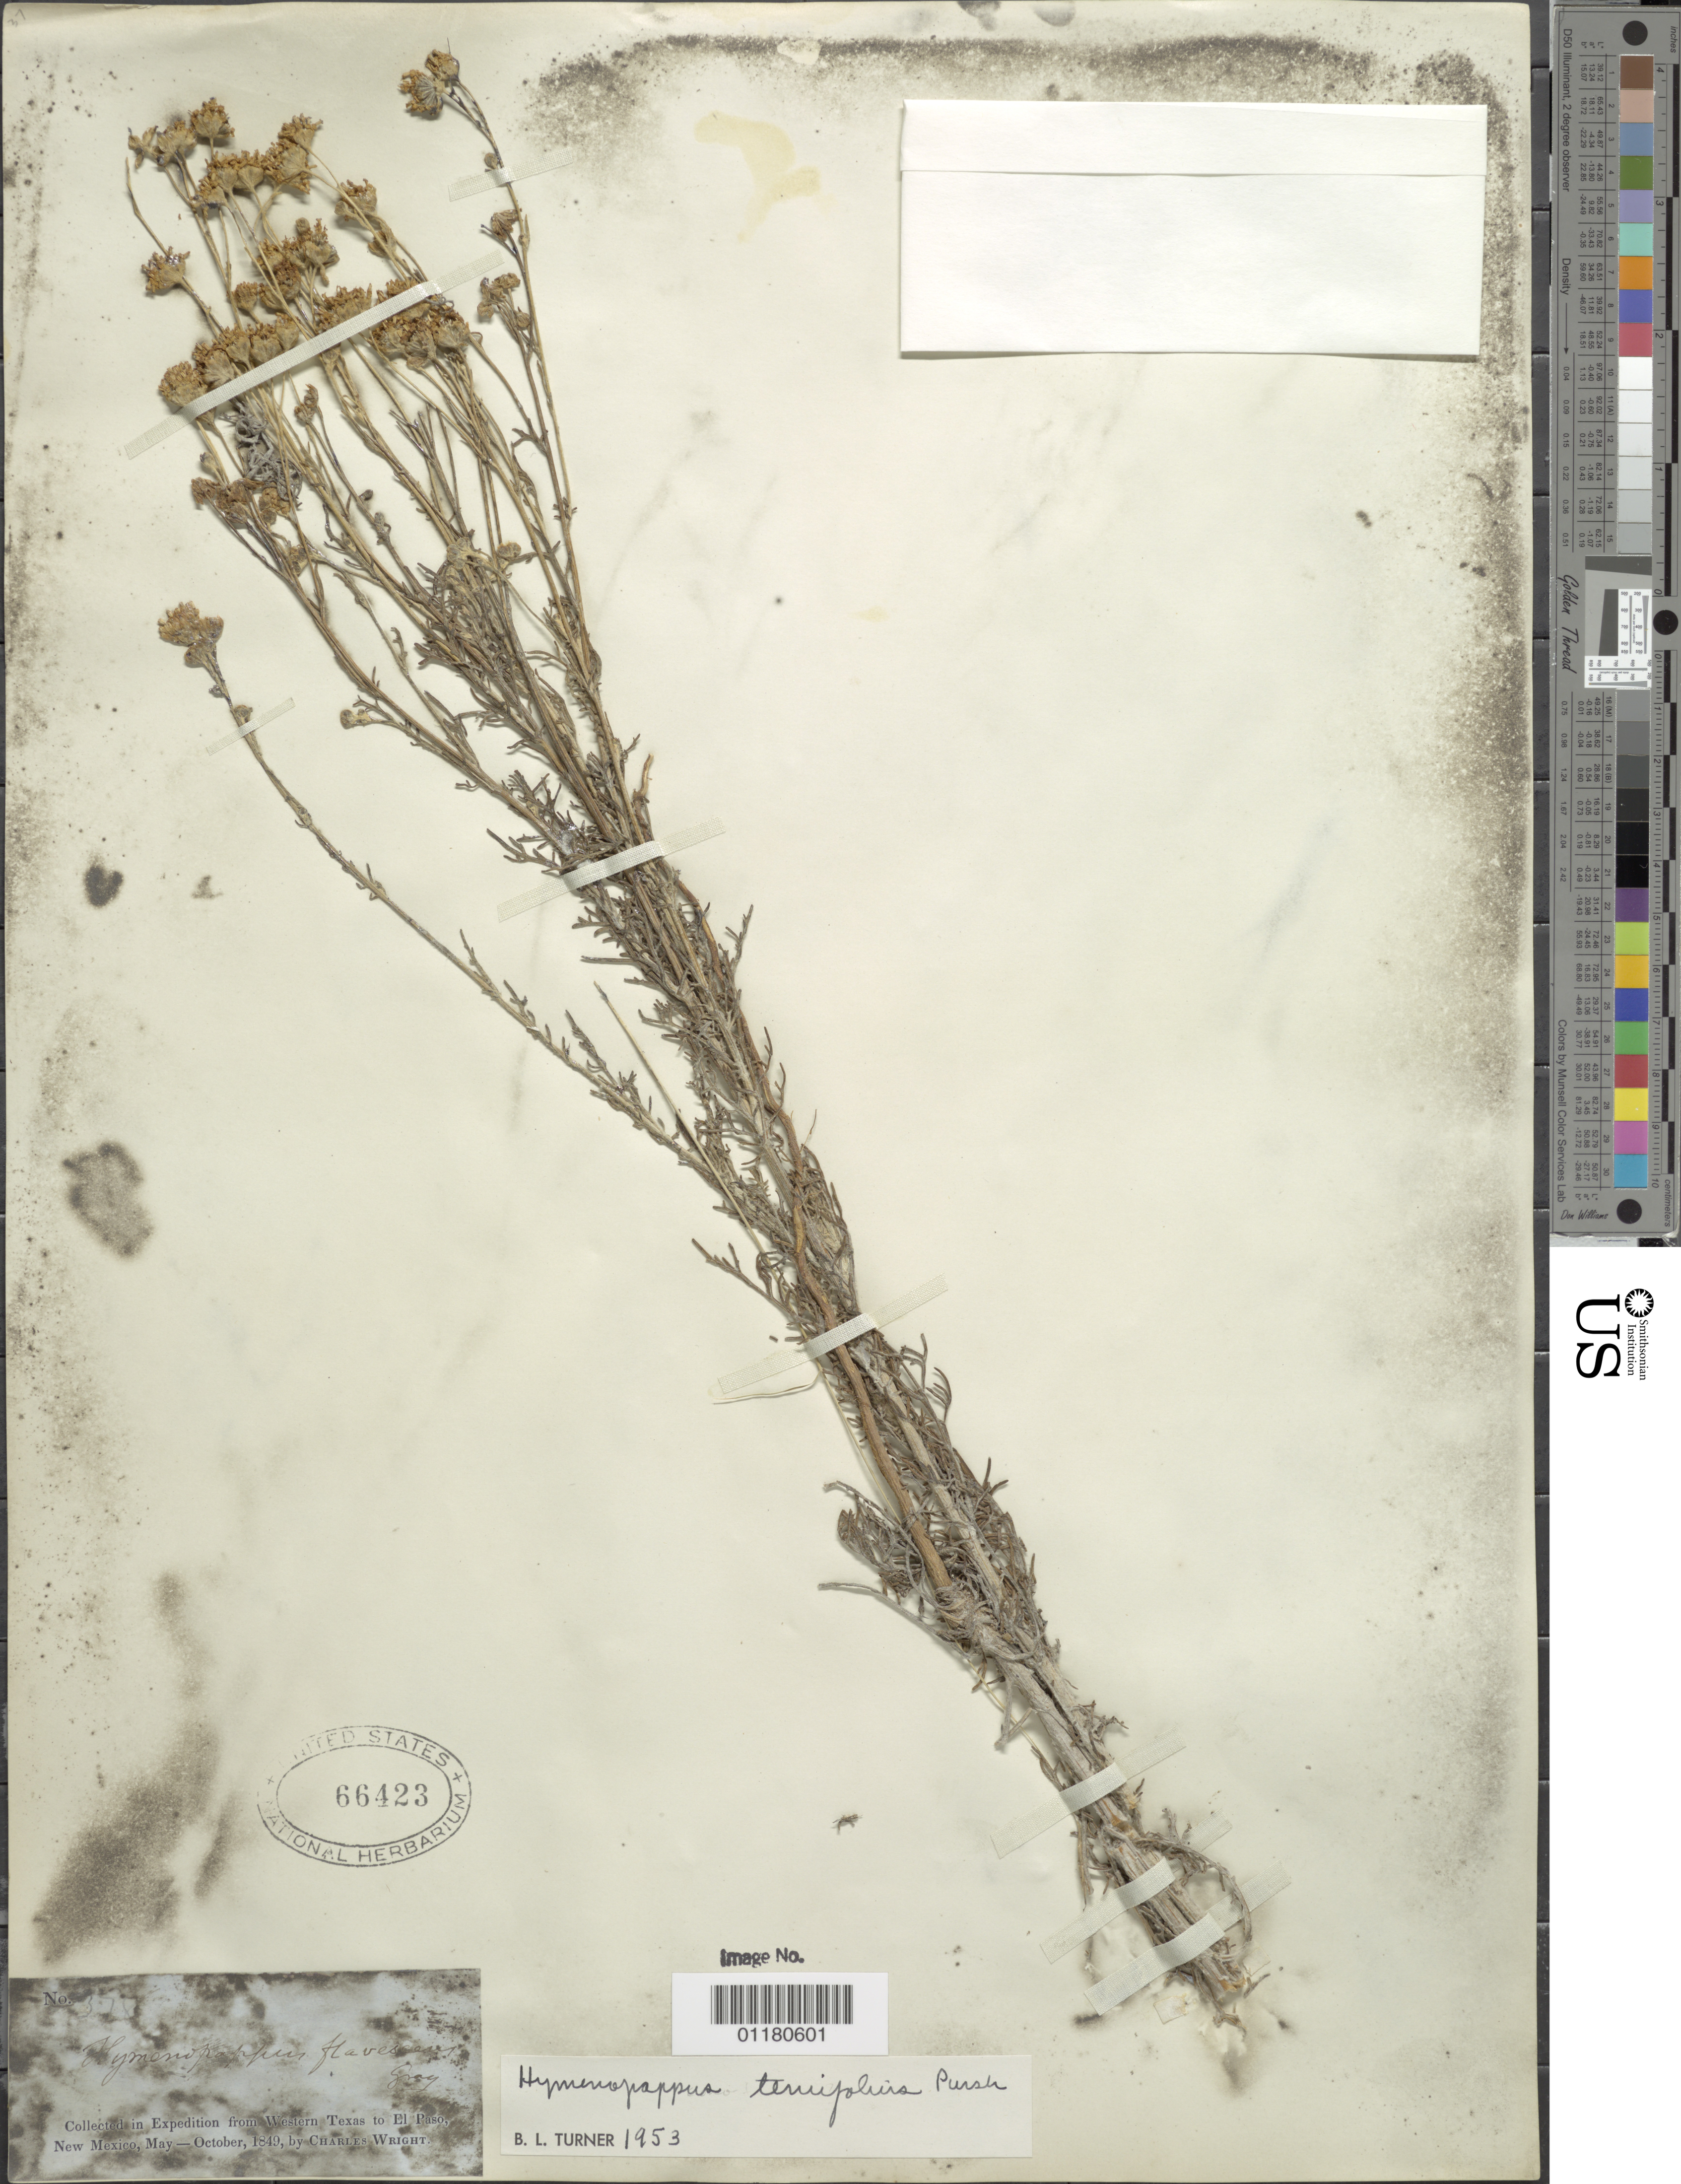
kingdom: Plantae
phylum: Tracheophyta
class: Magnoliopsida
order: Asterales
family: Asteraceae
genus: Hymenopappus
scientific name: Hymenopappus tenuifolius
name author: Pursh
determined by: Turner, B. L.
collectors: C. Wright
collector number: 378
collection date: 1849-05/1849-10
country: United States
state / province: New Mexico / Texas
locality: from Western Texas to El Paso, New Mexico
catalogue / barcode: US 66423